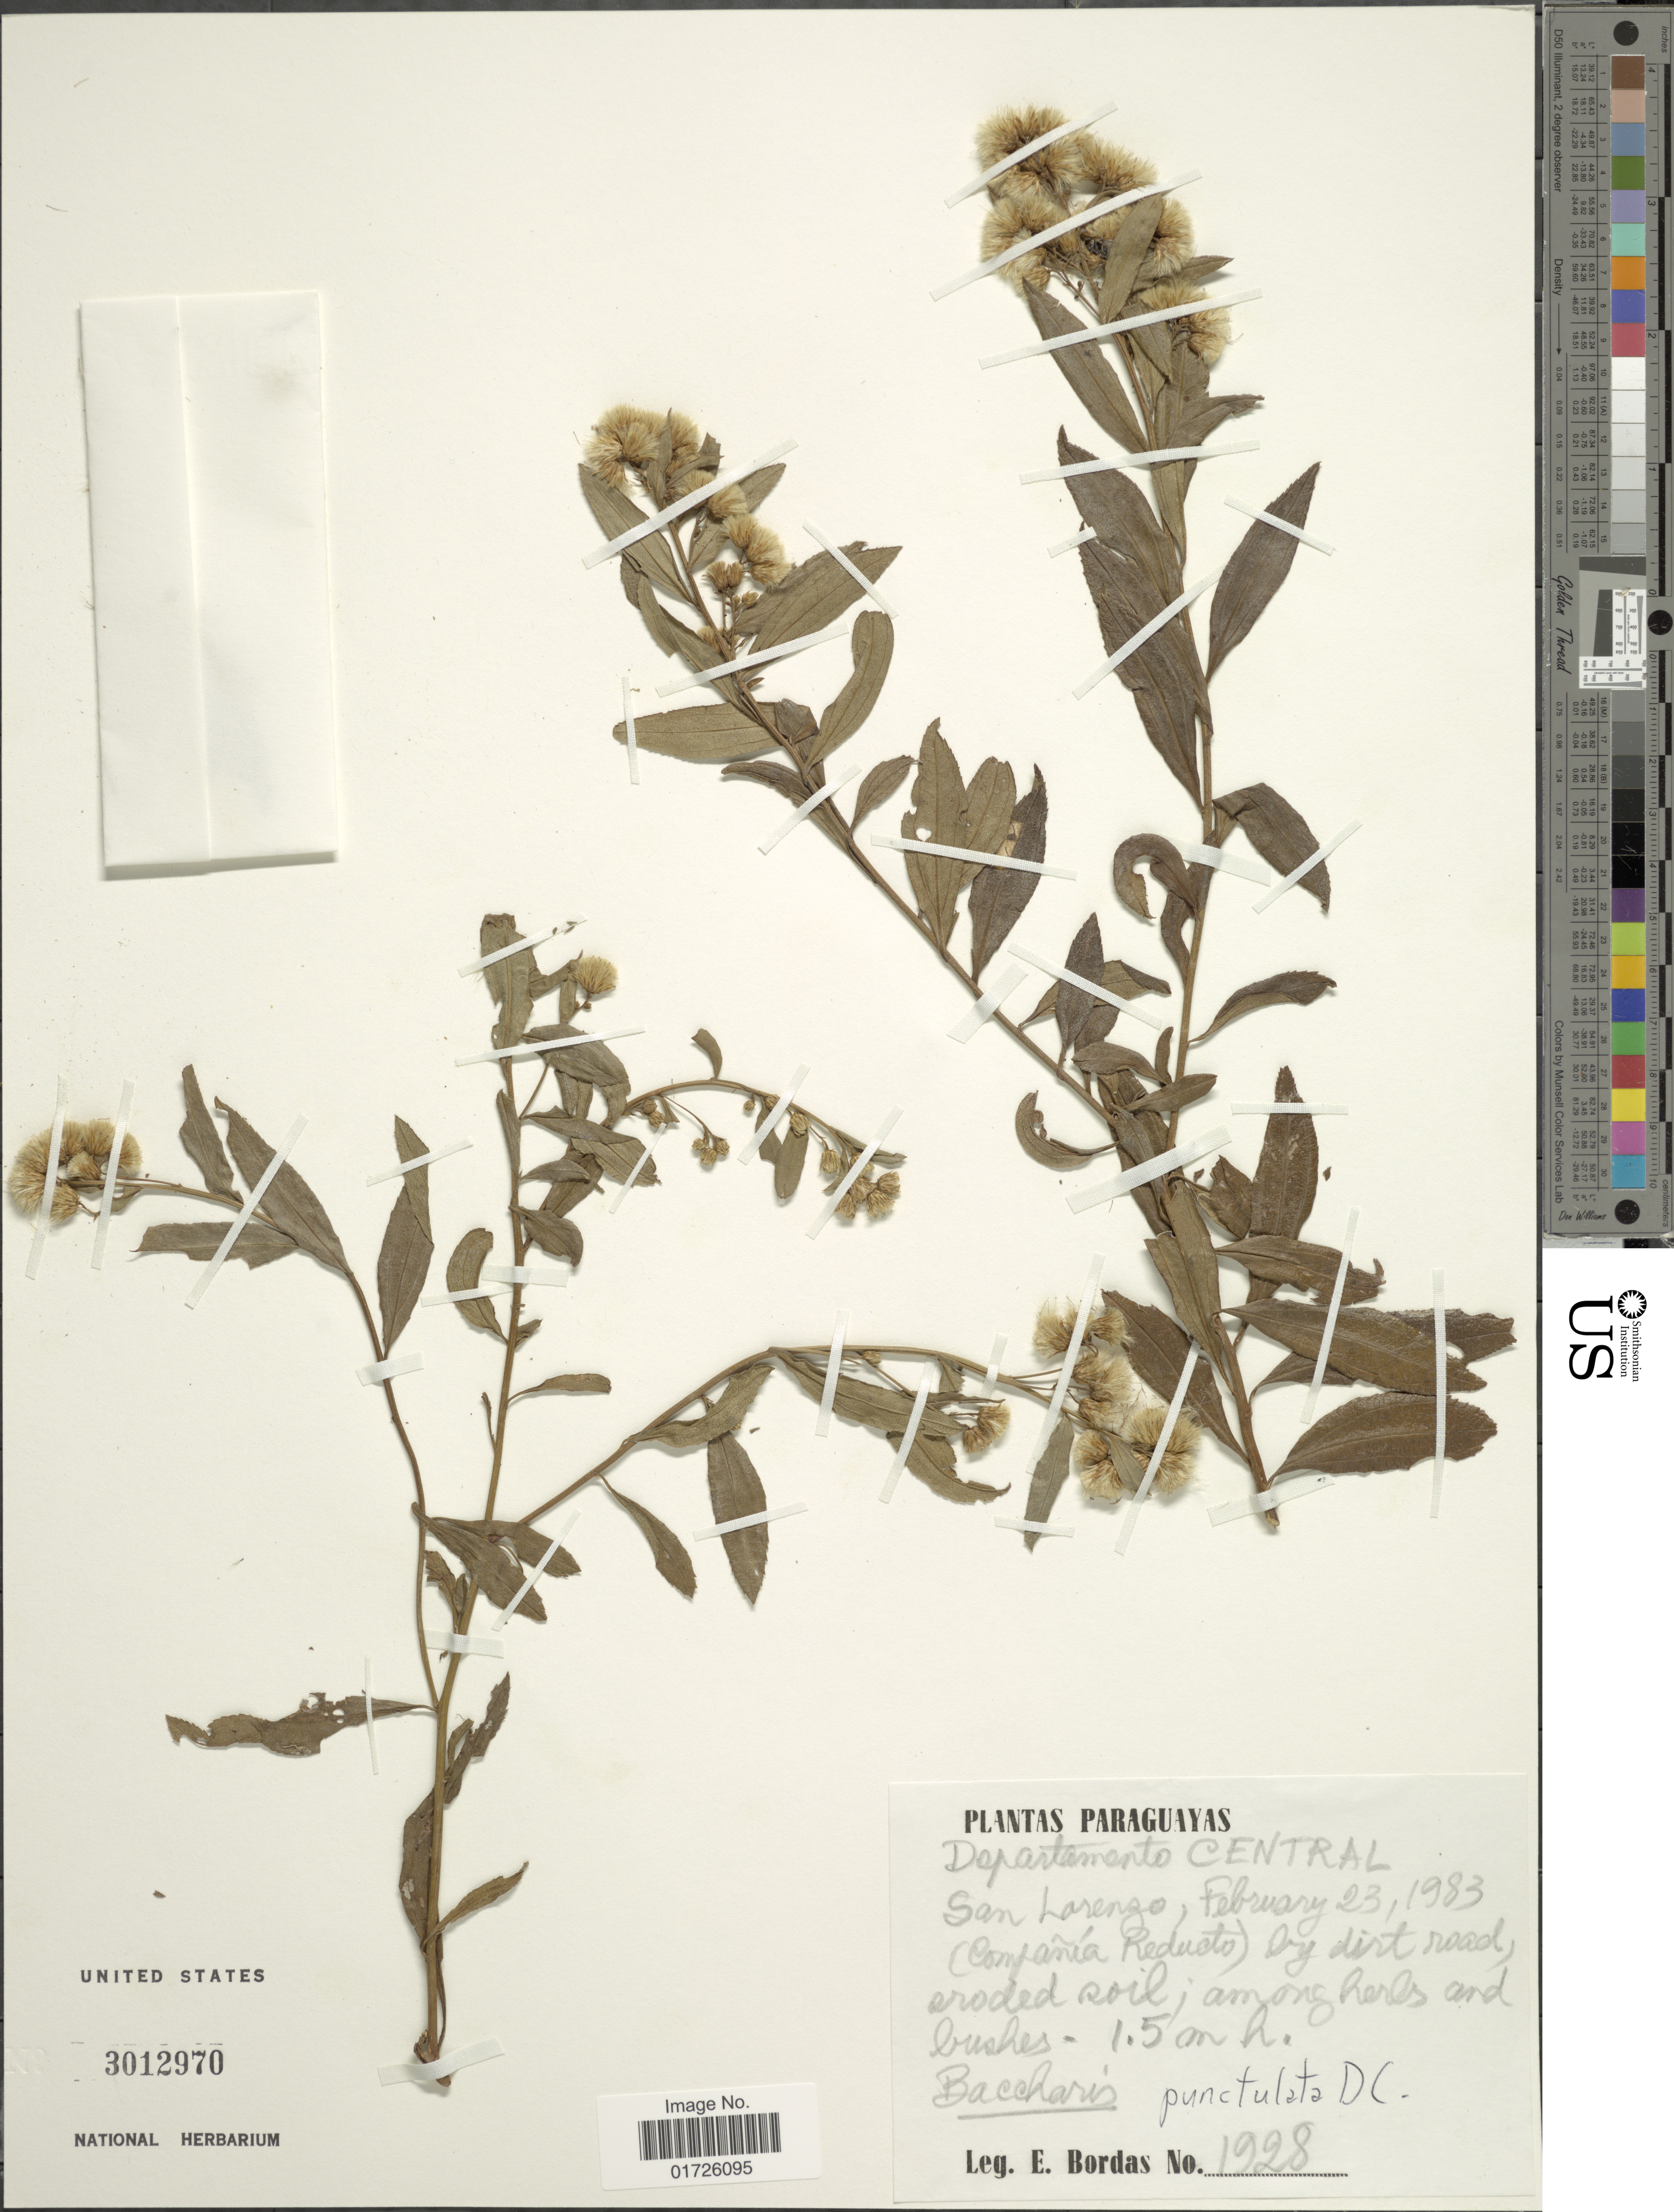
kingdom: Plantae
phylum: Tracheophyta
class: Magnoliopsida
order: Asterales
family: Asteraceae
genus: Baccharis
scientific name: Baccharis punctulata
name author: DC.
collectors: E. Bordas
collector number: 1928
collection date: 1983-02-23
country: Paraguay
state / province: Central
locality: Departamento Central. San Lorenzo. (Compañía Reducto)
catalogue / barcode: US 3012970